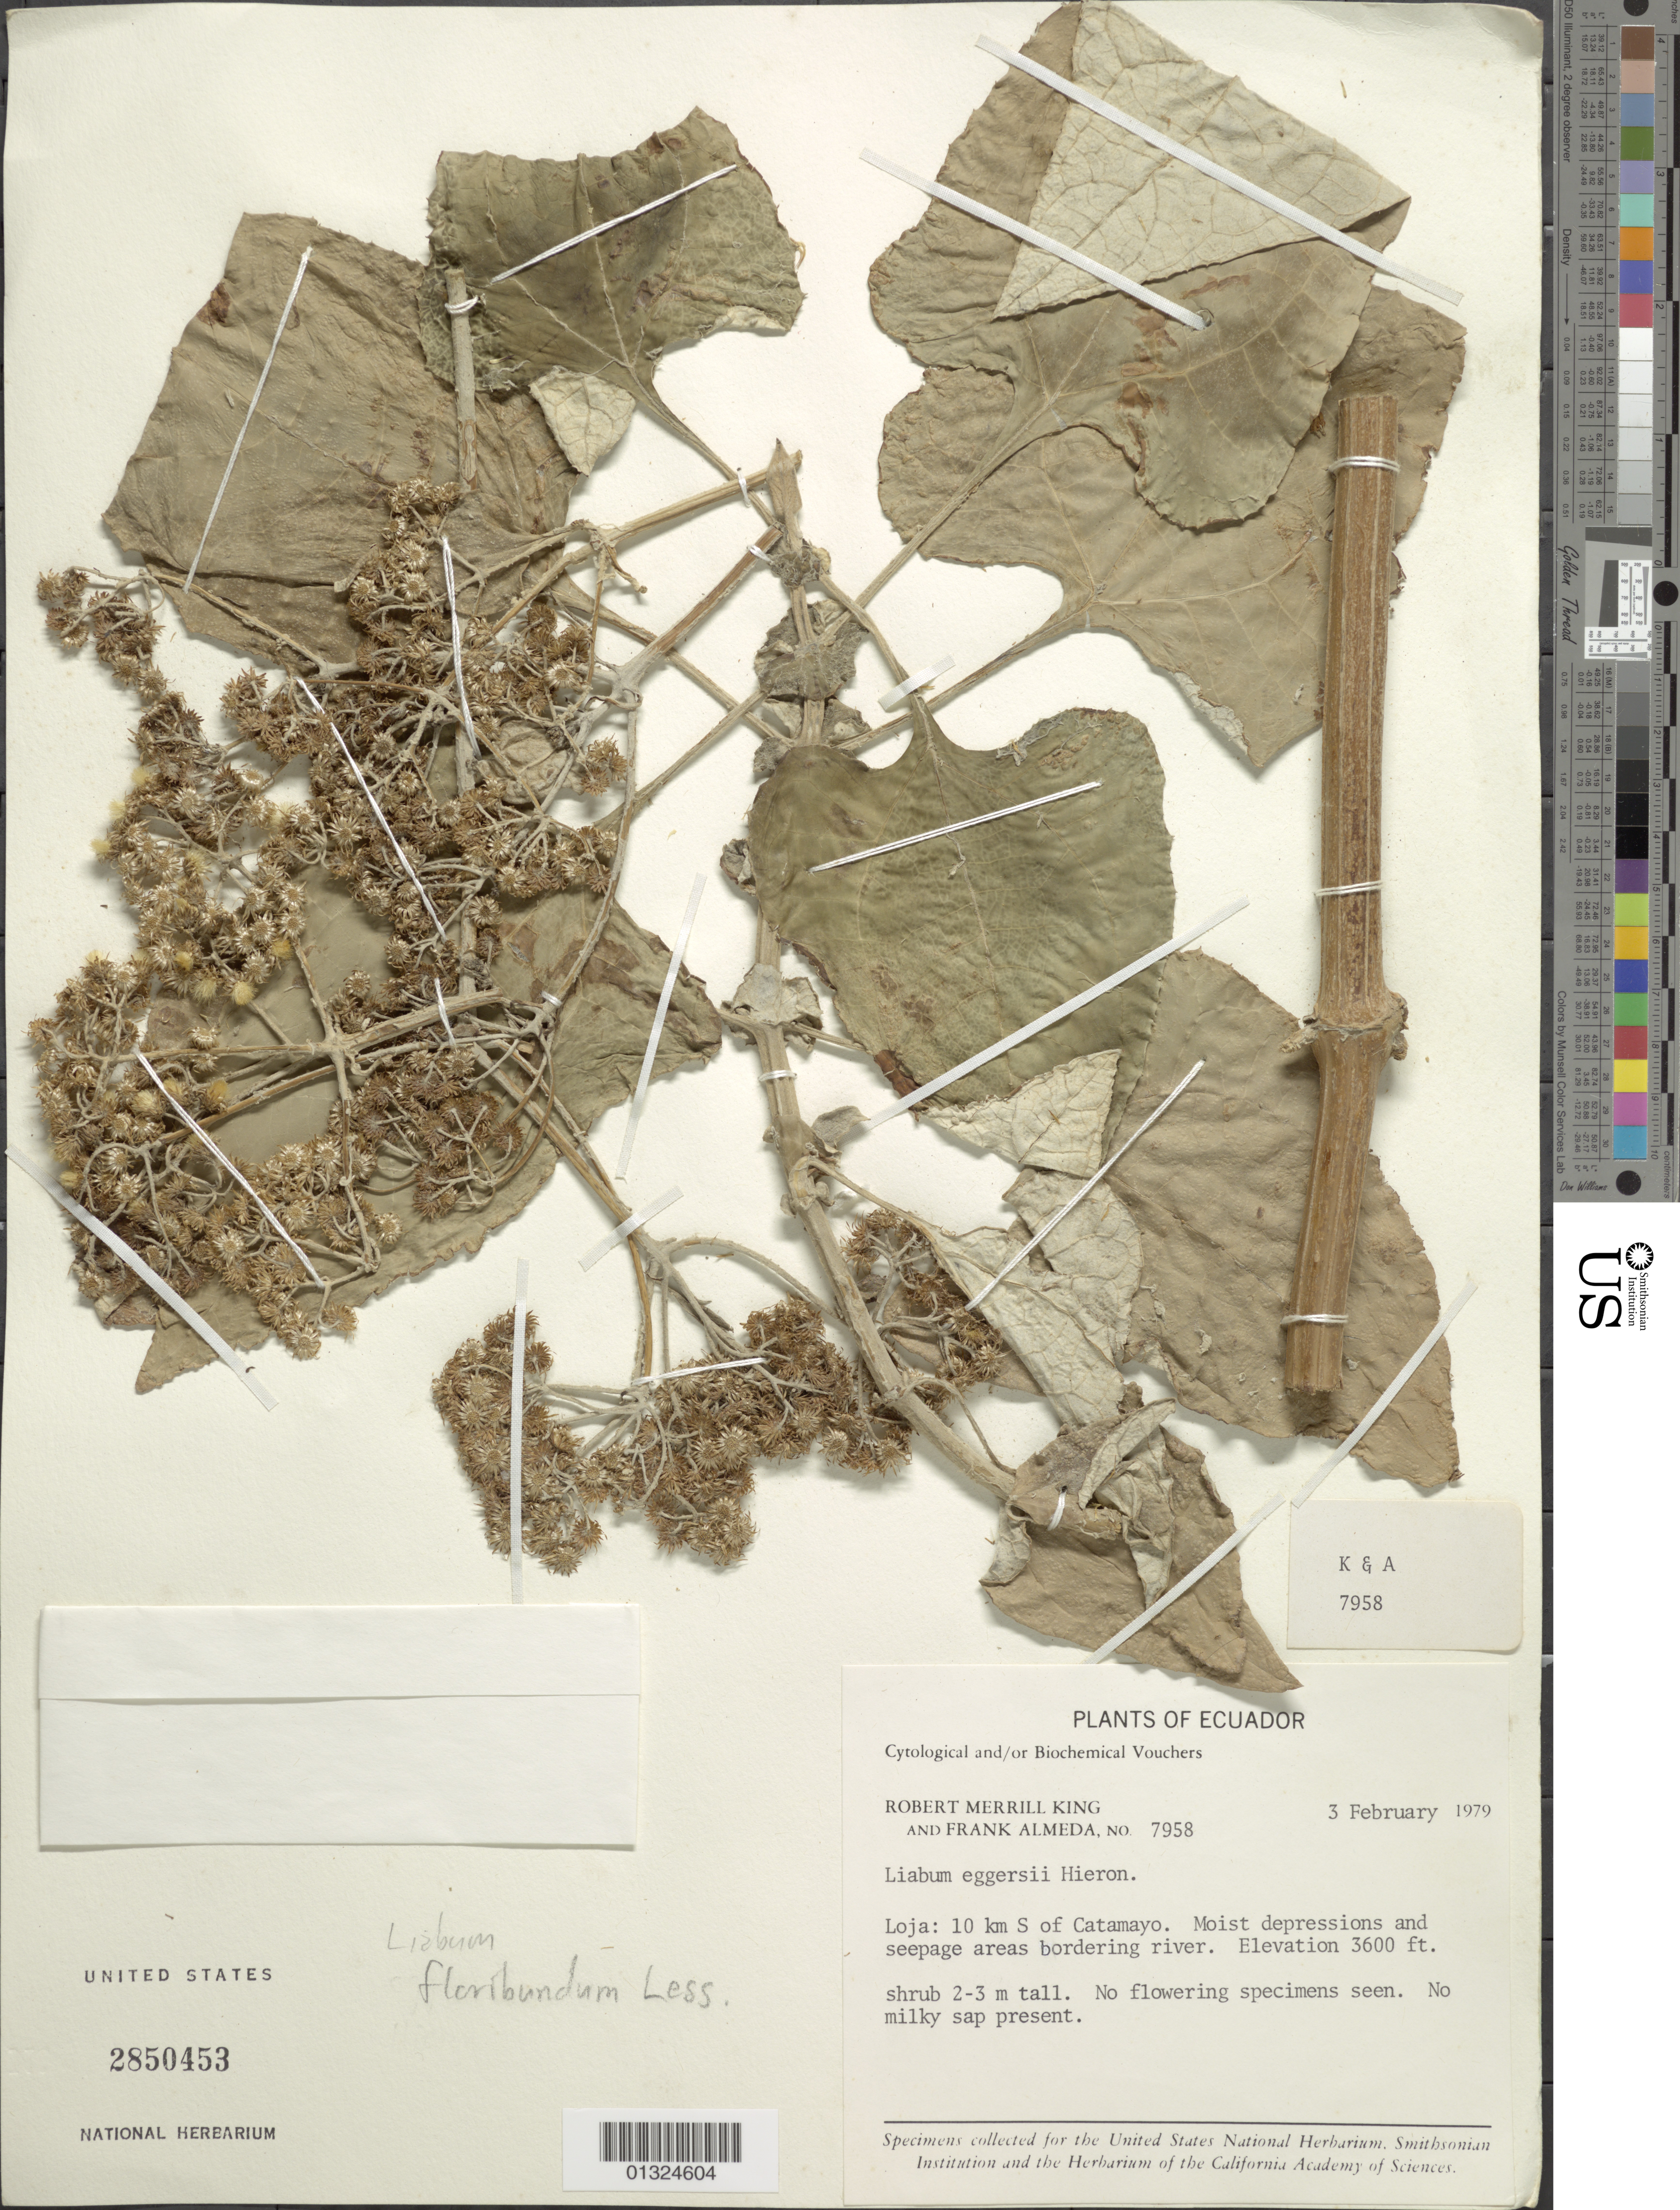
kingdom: Plantae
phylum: Tracheophyta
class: Magnoliopsida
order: Asterales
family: Asteraceae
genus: Liabum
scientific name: Liabum floribundum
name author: Less.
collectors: R. M. King & F. Almeda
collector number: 7958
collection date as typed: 3 Febuary 1979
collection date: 1979-02-03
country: Ecuador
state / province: Loja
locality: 10 km S of Catamayo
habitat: Moist depression and seepage areas bordering river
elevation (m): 1097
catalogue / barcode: US 2850453